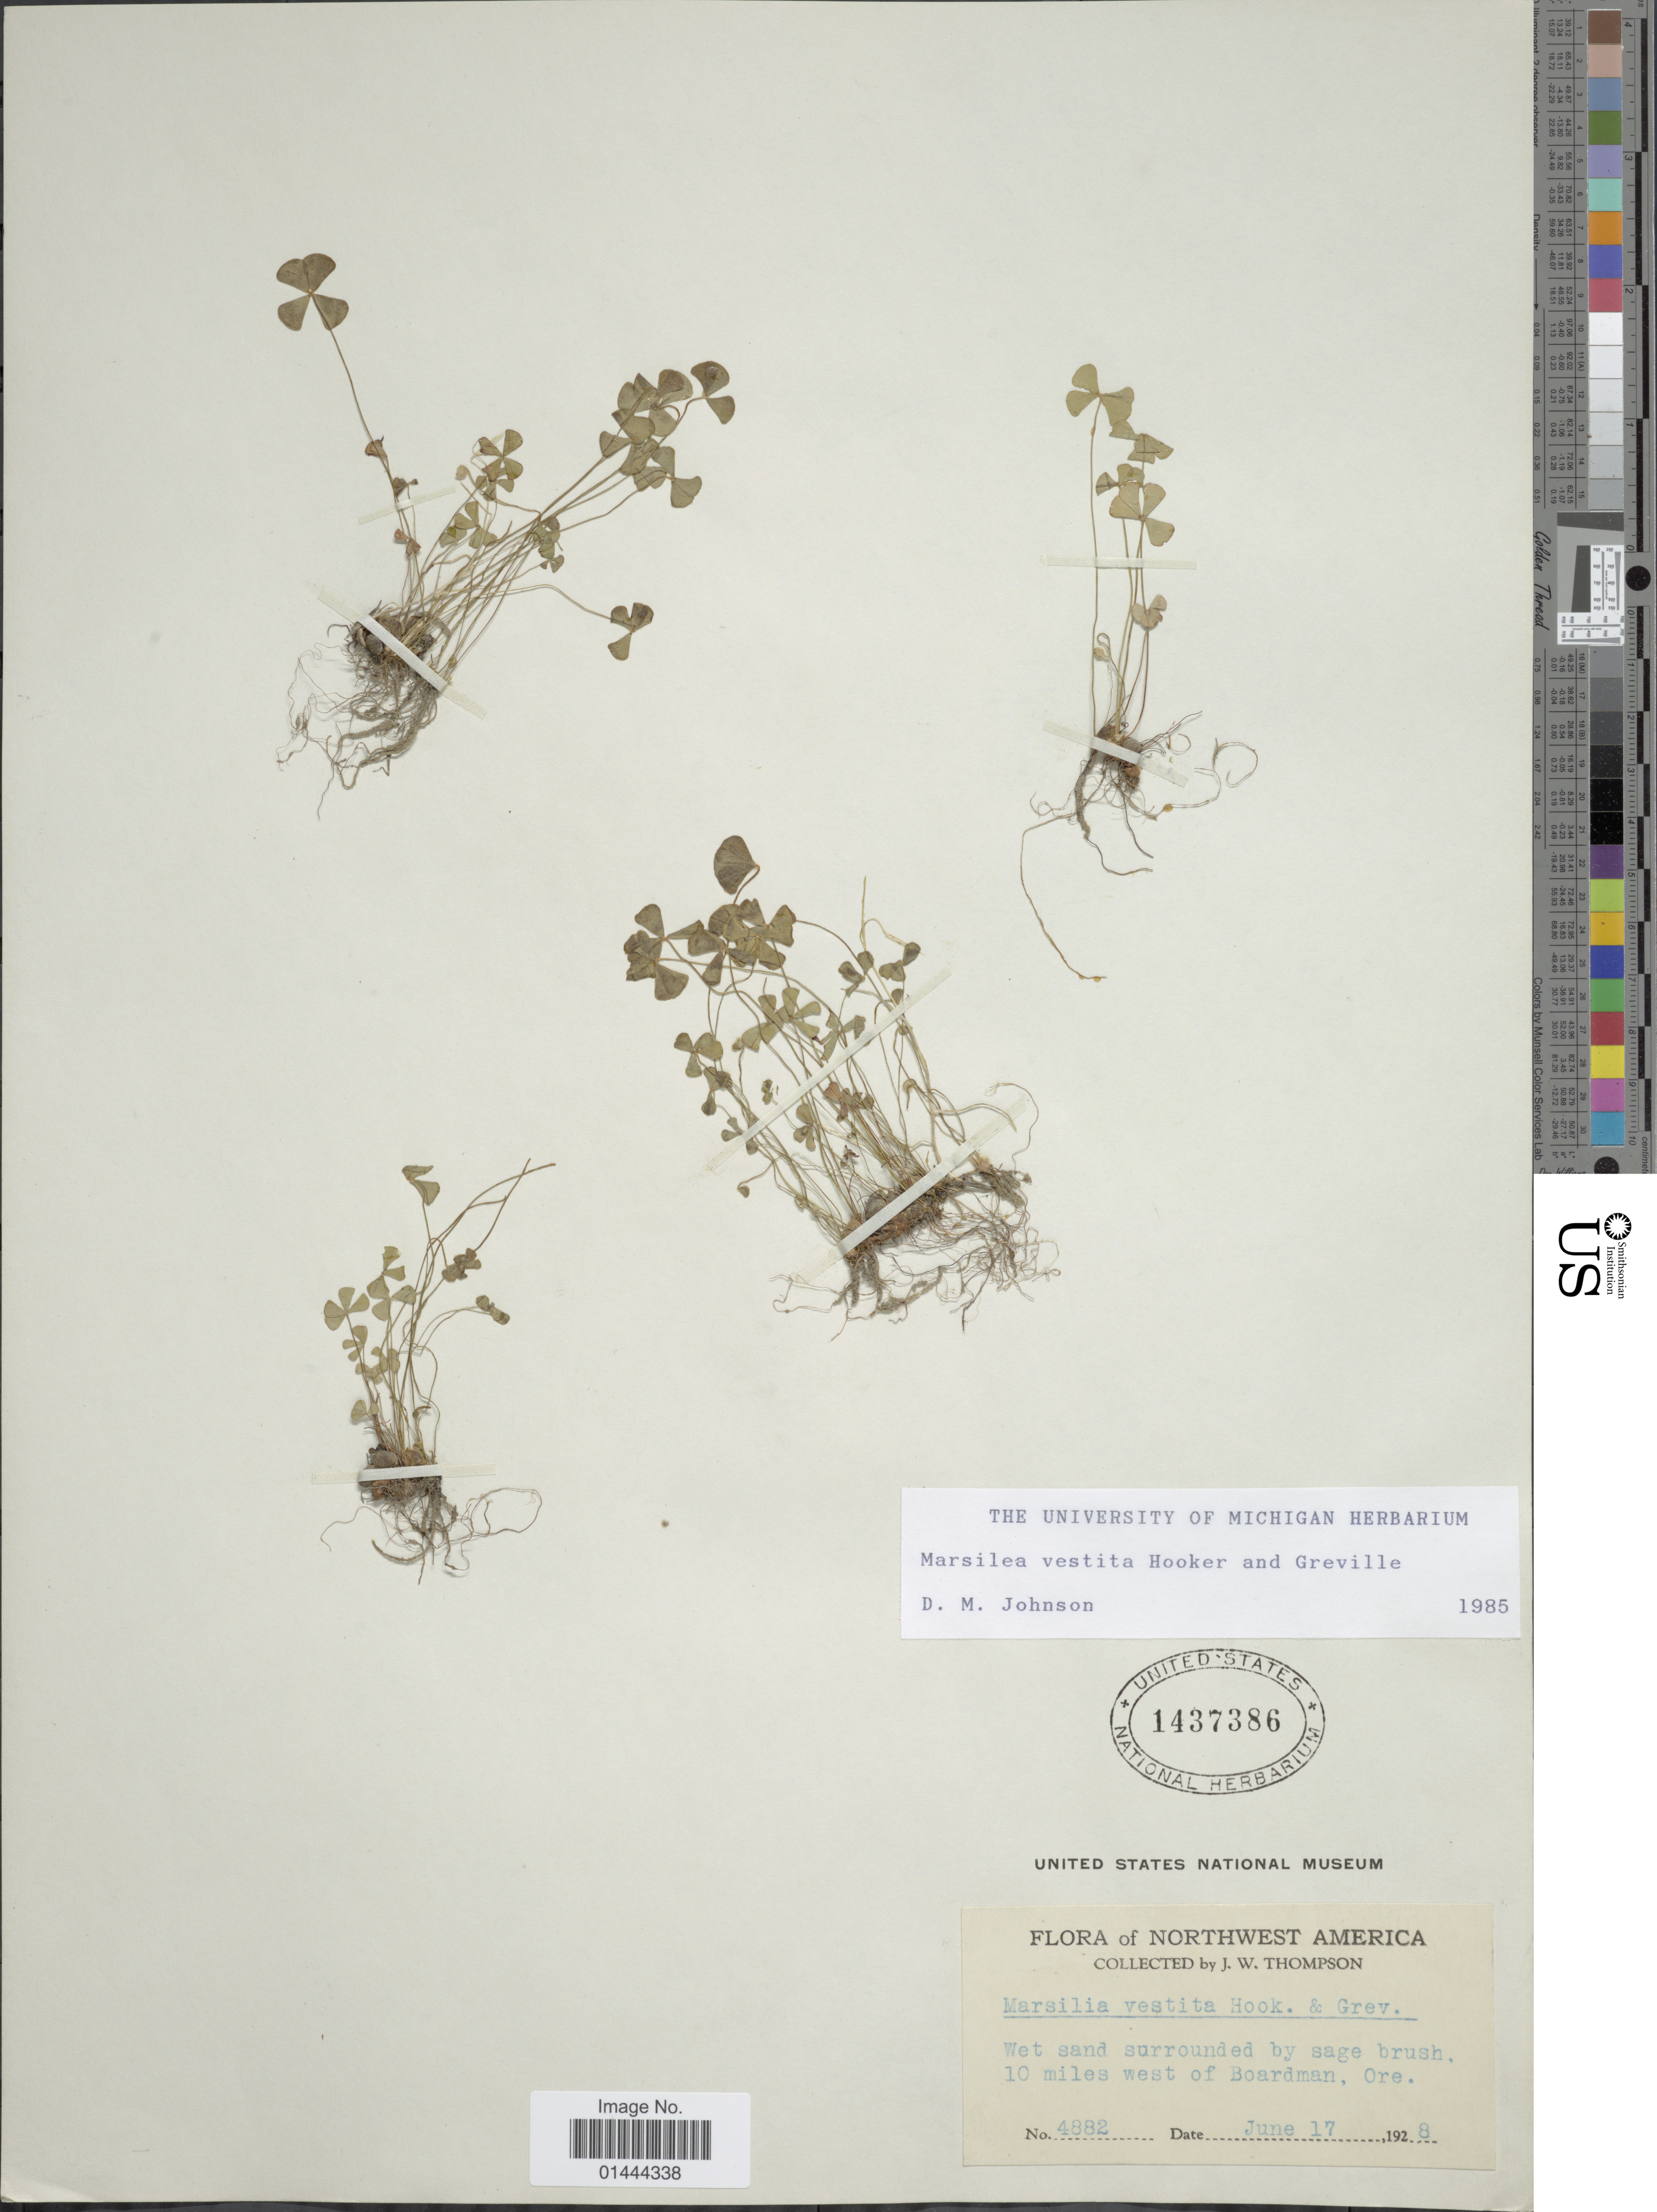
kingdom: Plantae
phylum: Tracheophyta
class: Polypodiopsida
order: Salviniales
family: Marsileaceae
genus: Marsilea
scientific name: Marsilea vestita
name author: Hook. & Grev.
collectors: J. W. Thompson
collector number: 4882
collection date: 1928-06-17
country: United States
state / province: Oregon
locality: Northwest America, wet sand surrounded by sage brush, 10 miles west of Boardman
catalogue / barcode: US 1437386